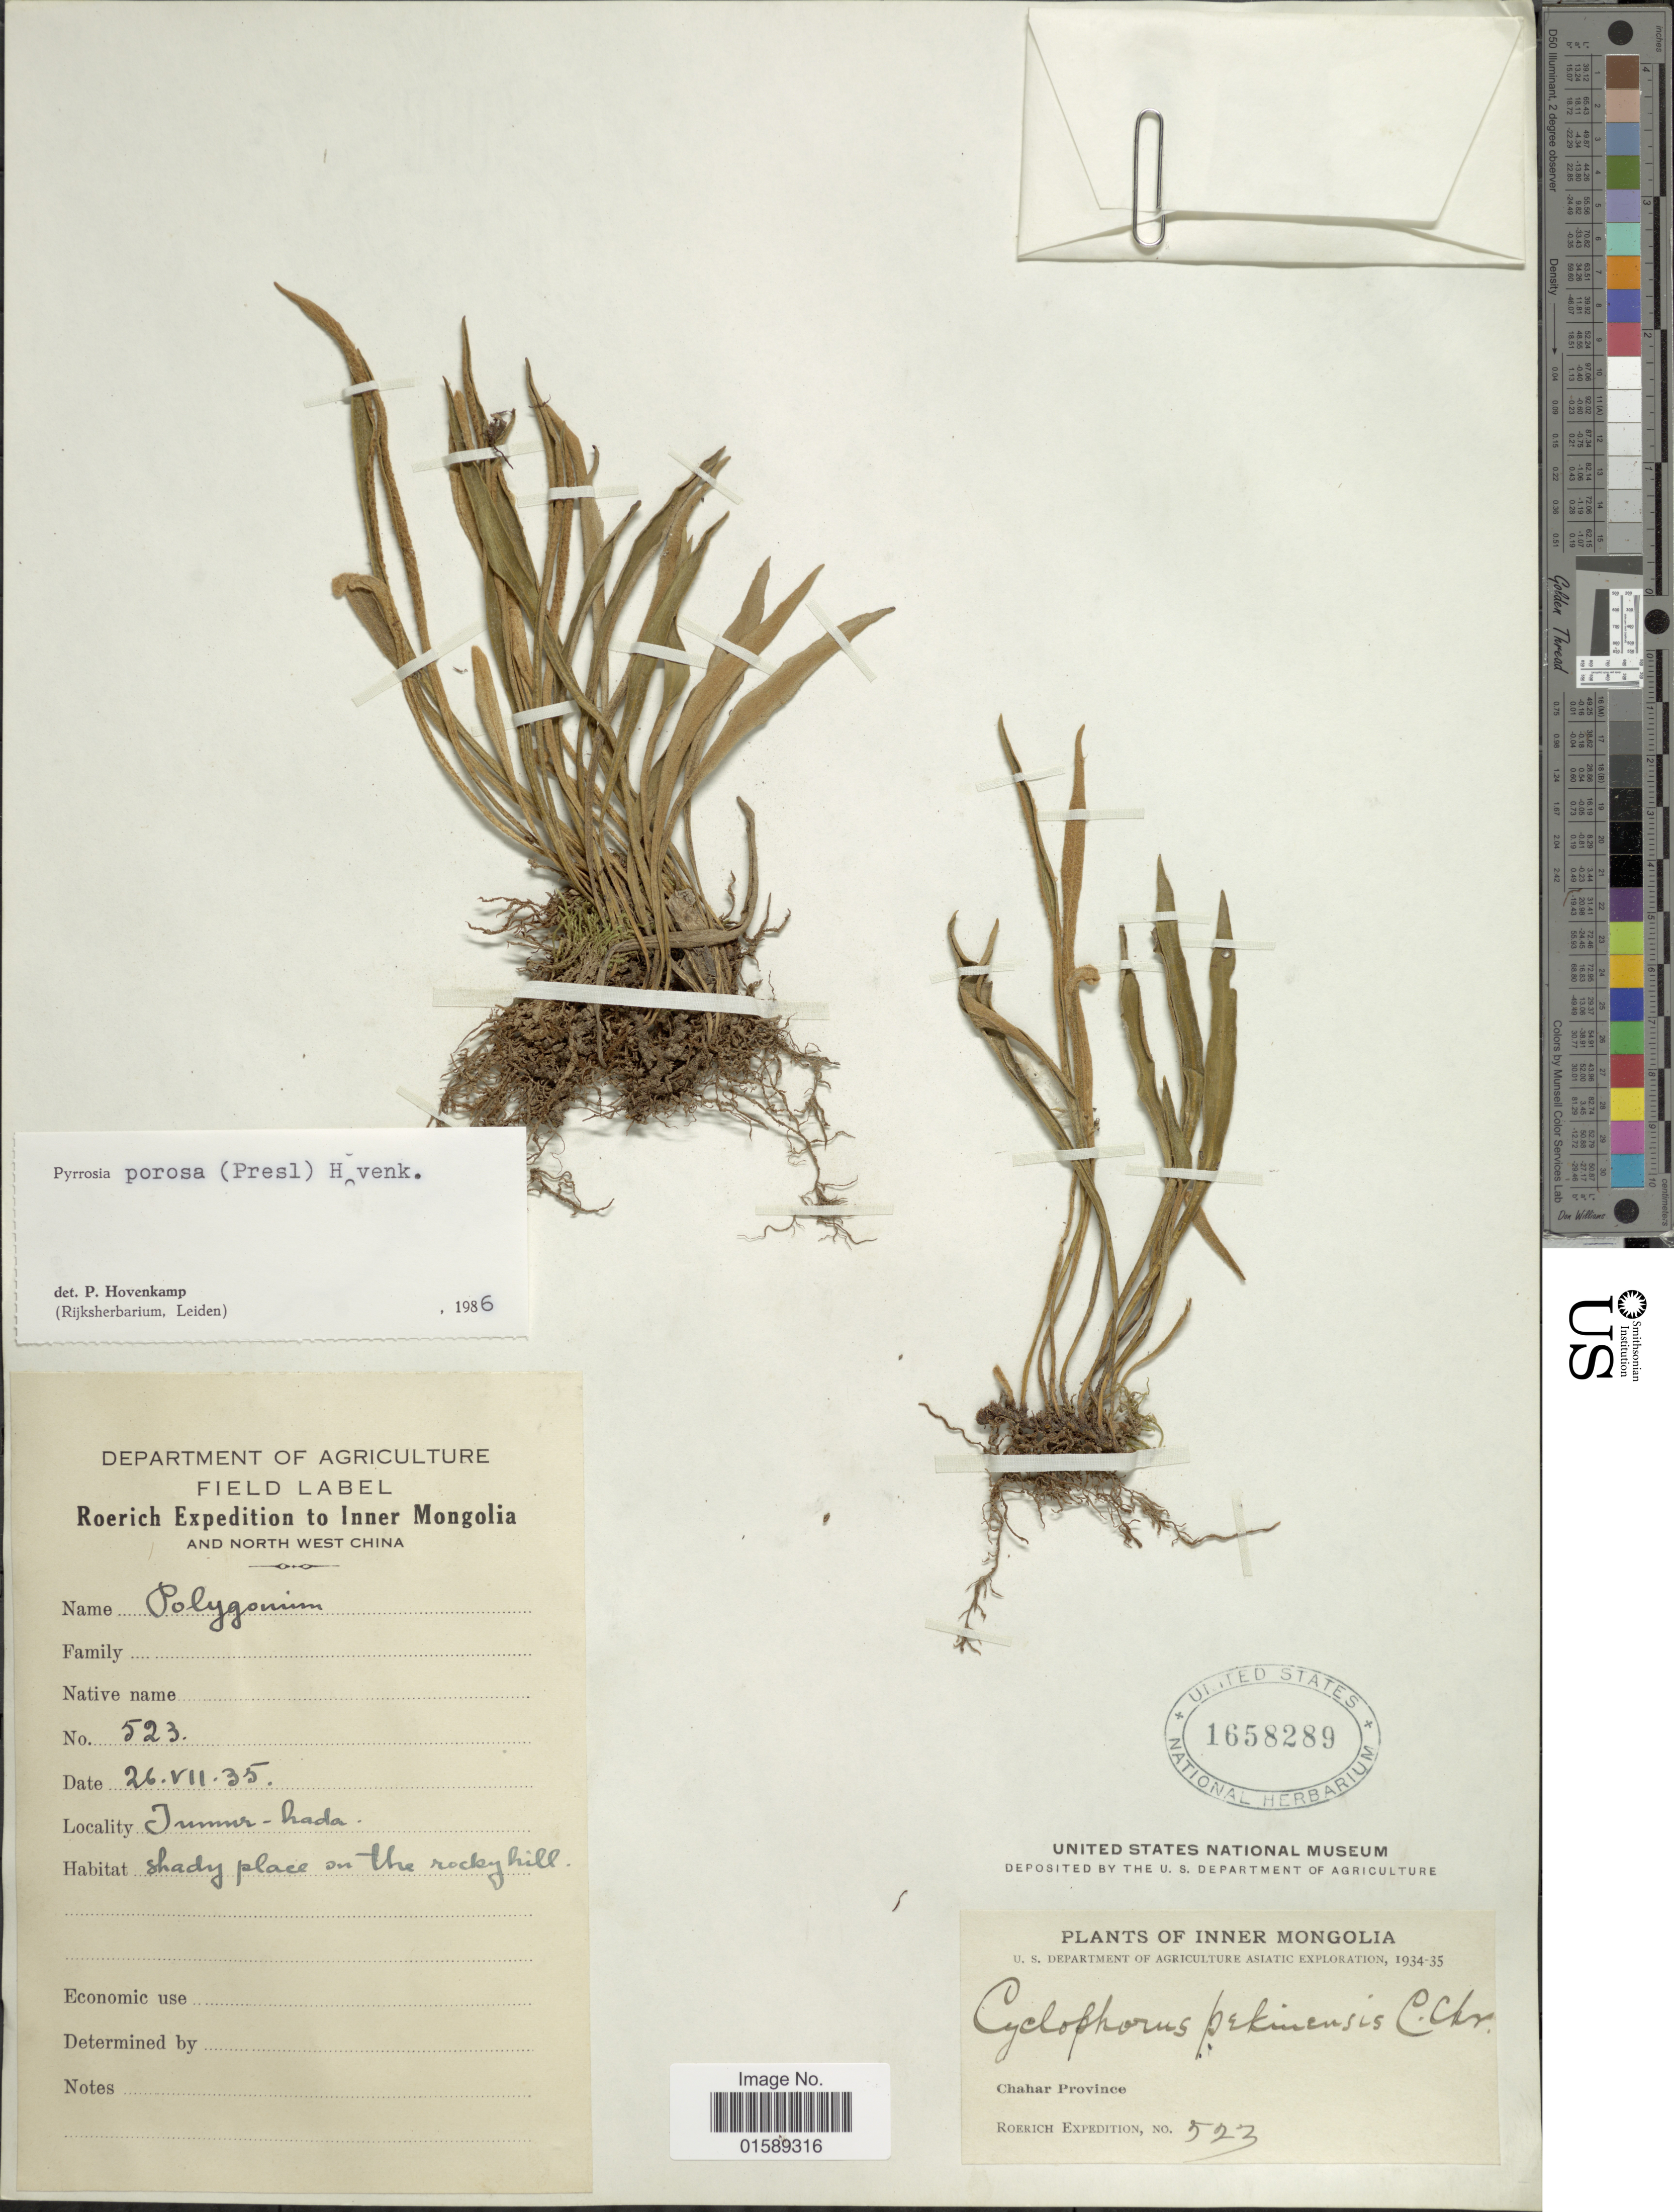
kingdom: Plantae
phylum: Tracheophyta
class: Polypodiopsida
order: Polypodiales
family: Polypodiaceae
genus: Pyrrosia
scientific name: Pyrrosia porosa var. porosa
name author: (C. Presl) Hovenkamp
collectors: Roerich Expedition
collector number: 523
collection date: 1935-07-26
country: China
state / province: Nei Monggol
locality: Inner Mongolio and north west China. Chahar Province, Jumur hada.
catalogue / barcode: US 1658289